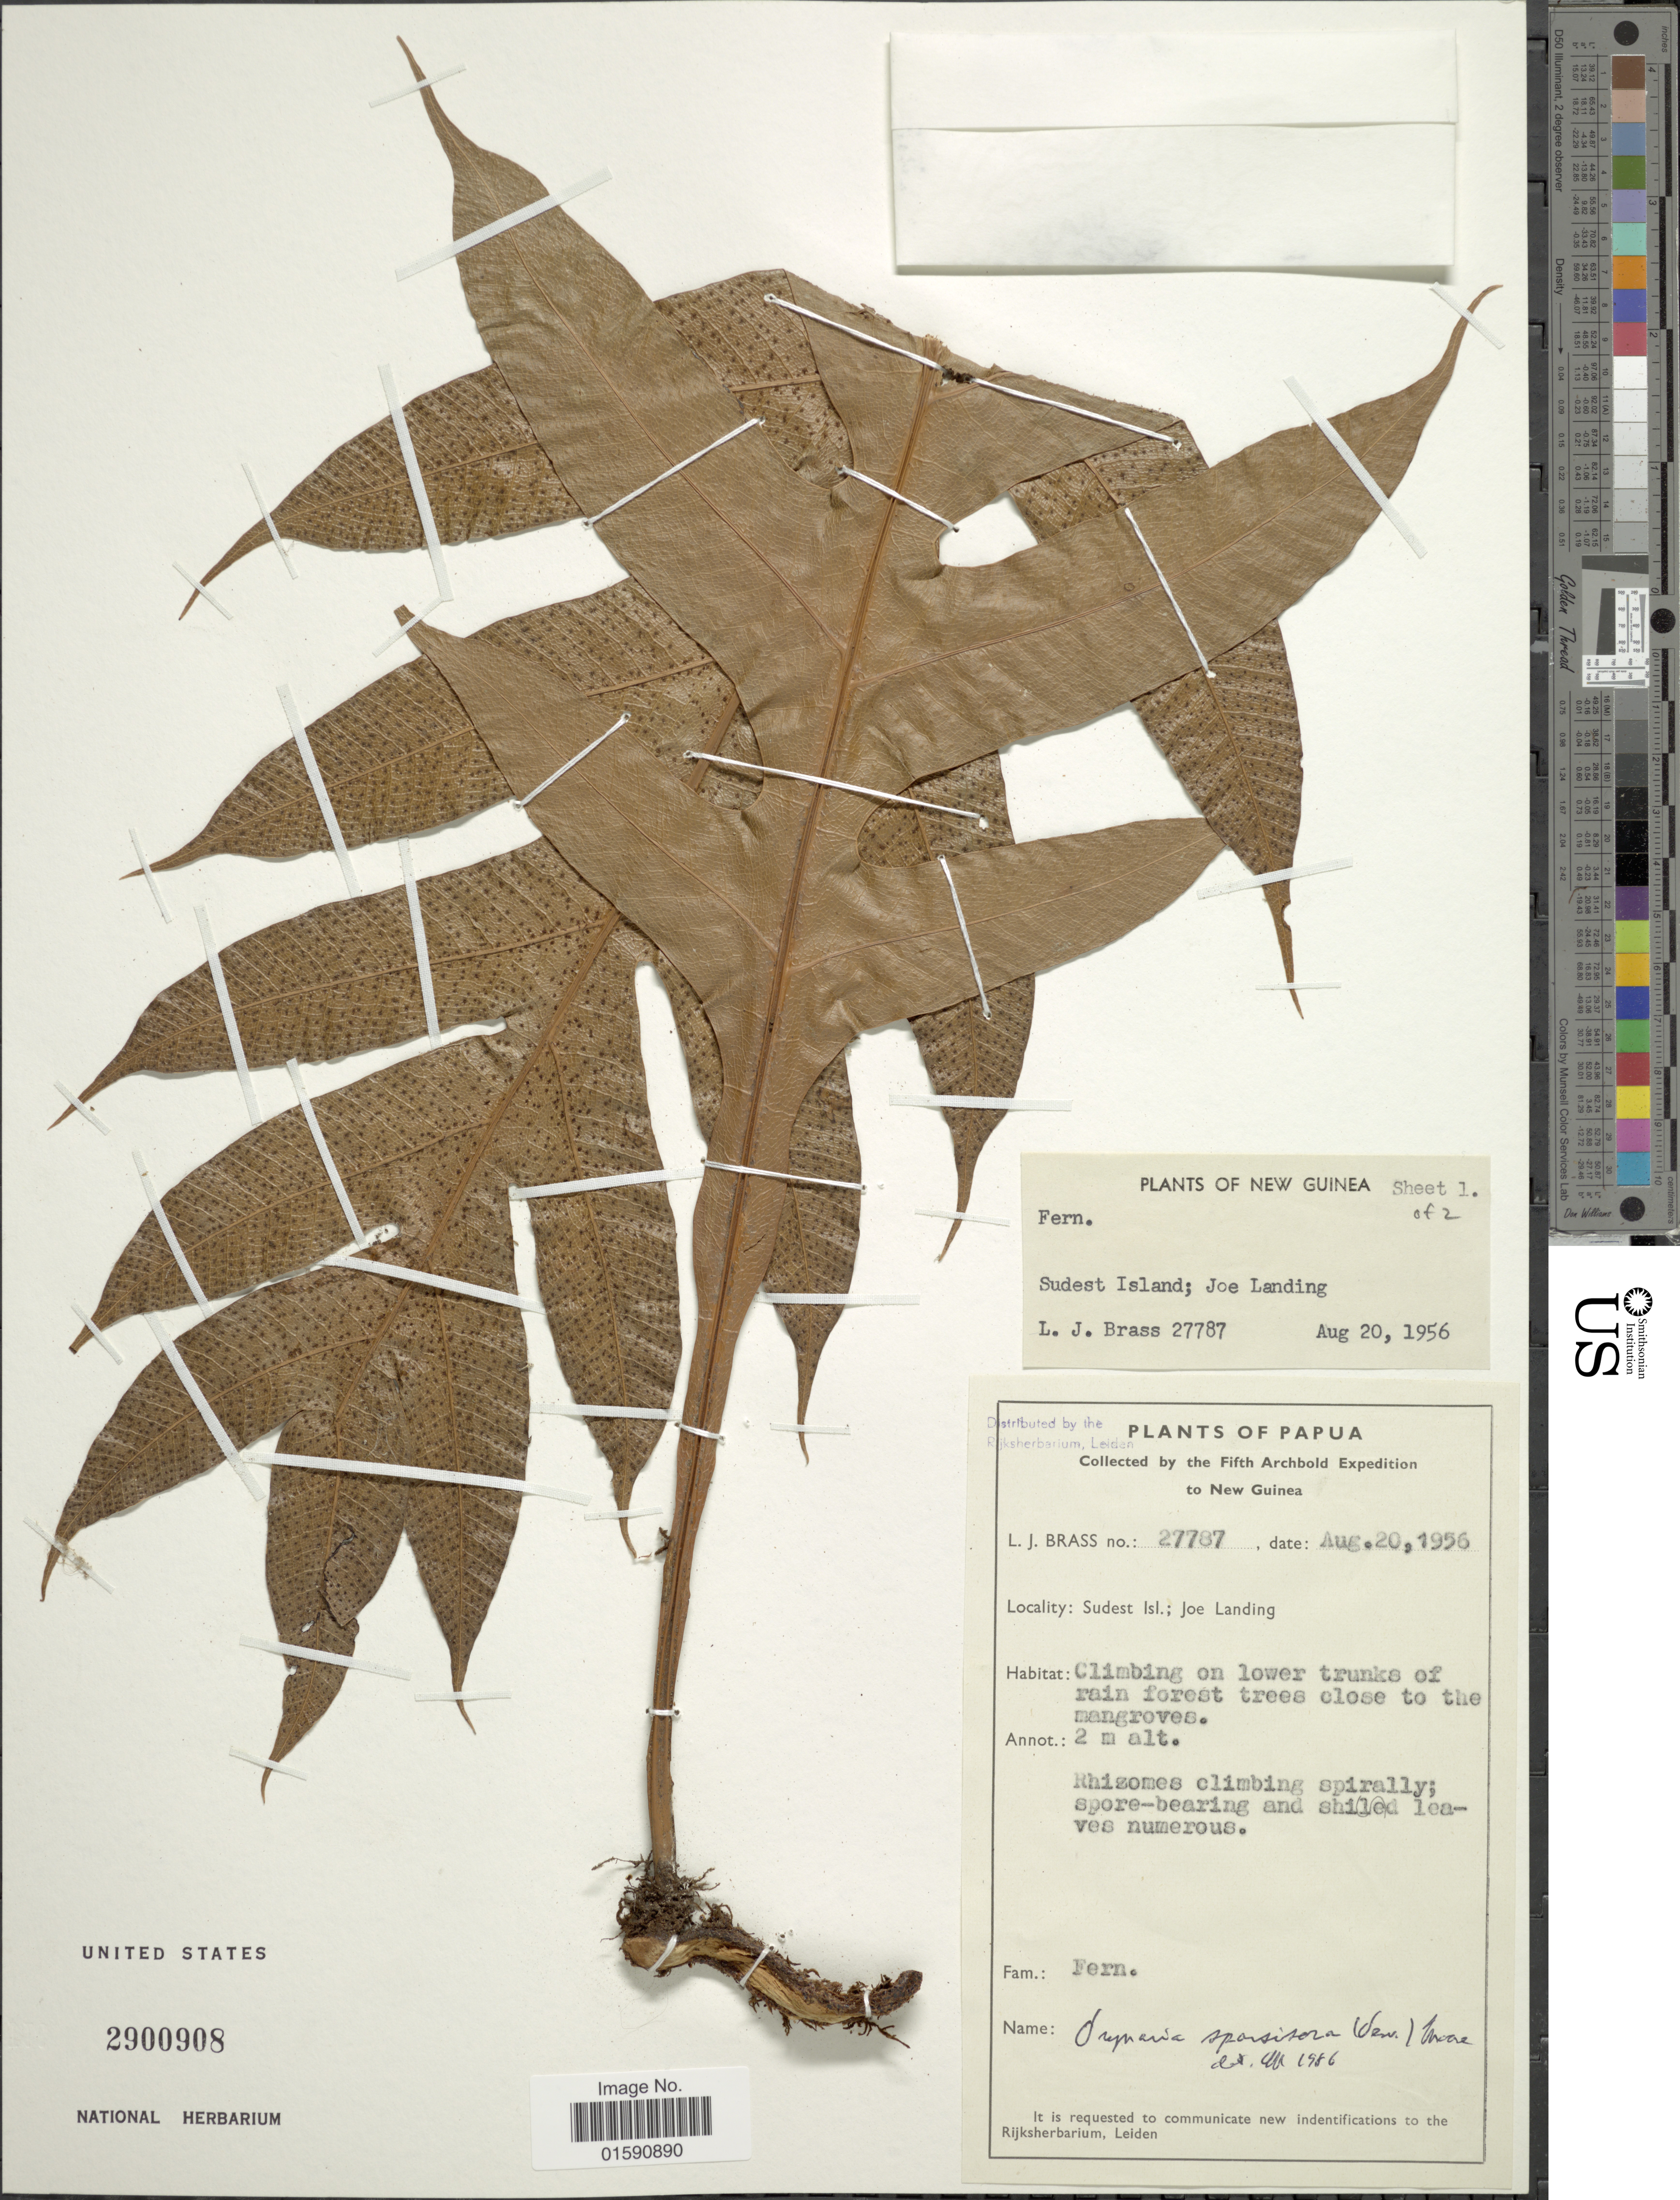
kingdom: Plantae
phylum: Tracheophyta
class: Polypodiopsida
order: Polypodiales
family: Polypodiaceae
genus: Drynaria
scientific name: Drynaria sparsisora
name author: (Desu.) T. Moore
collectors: L. J. Brass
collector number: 27787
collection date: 1956-08-20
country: Papua New Guinea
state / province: Milne Bay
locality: New Guinea, Sudest Isl.: Joe Landing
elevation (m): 2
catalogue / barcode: US 2900908